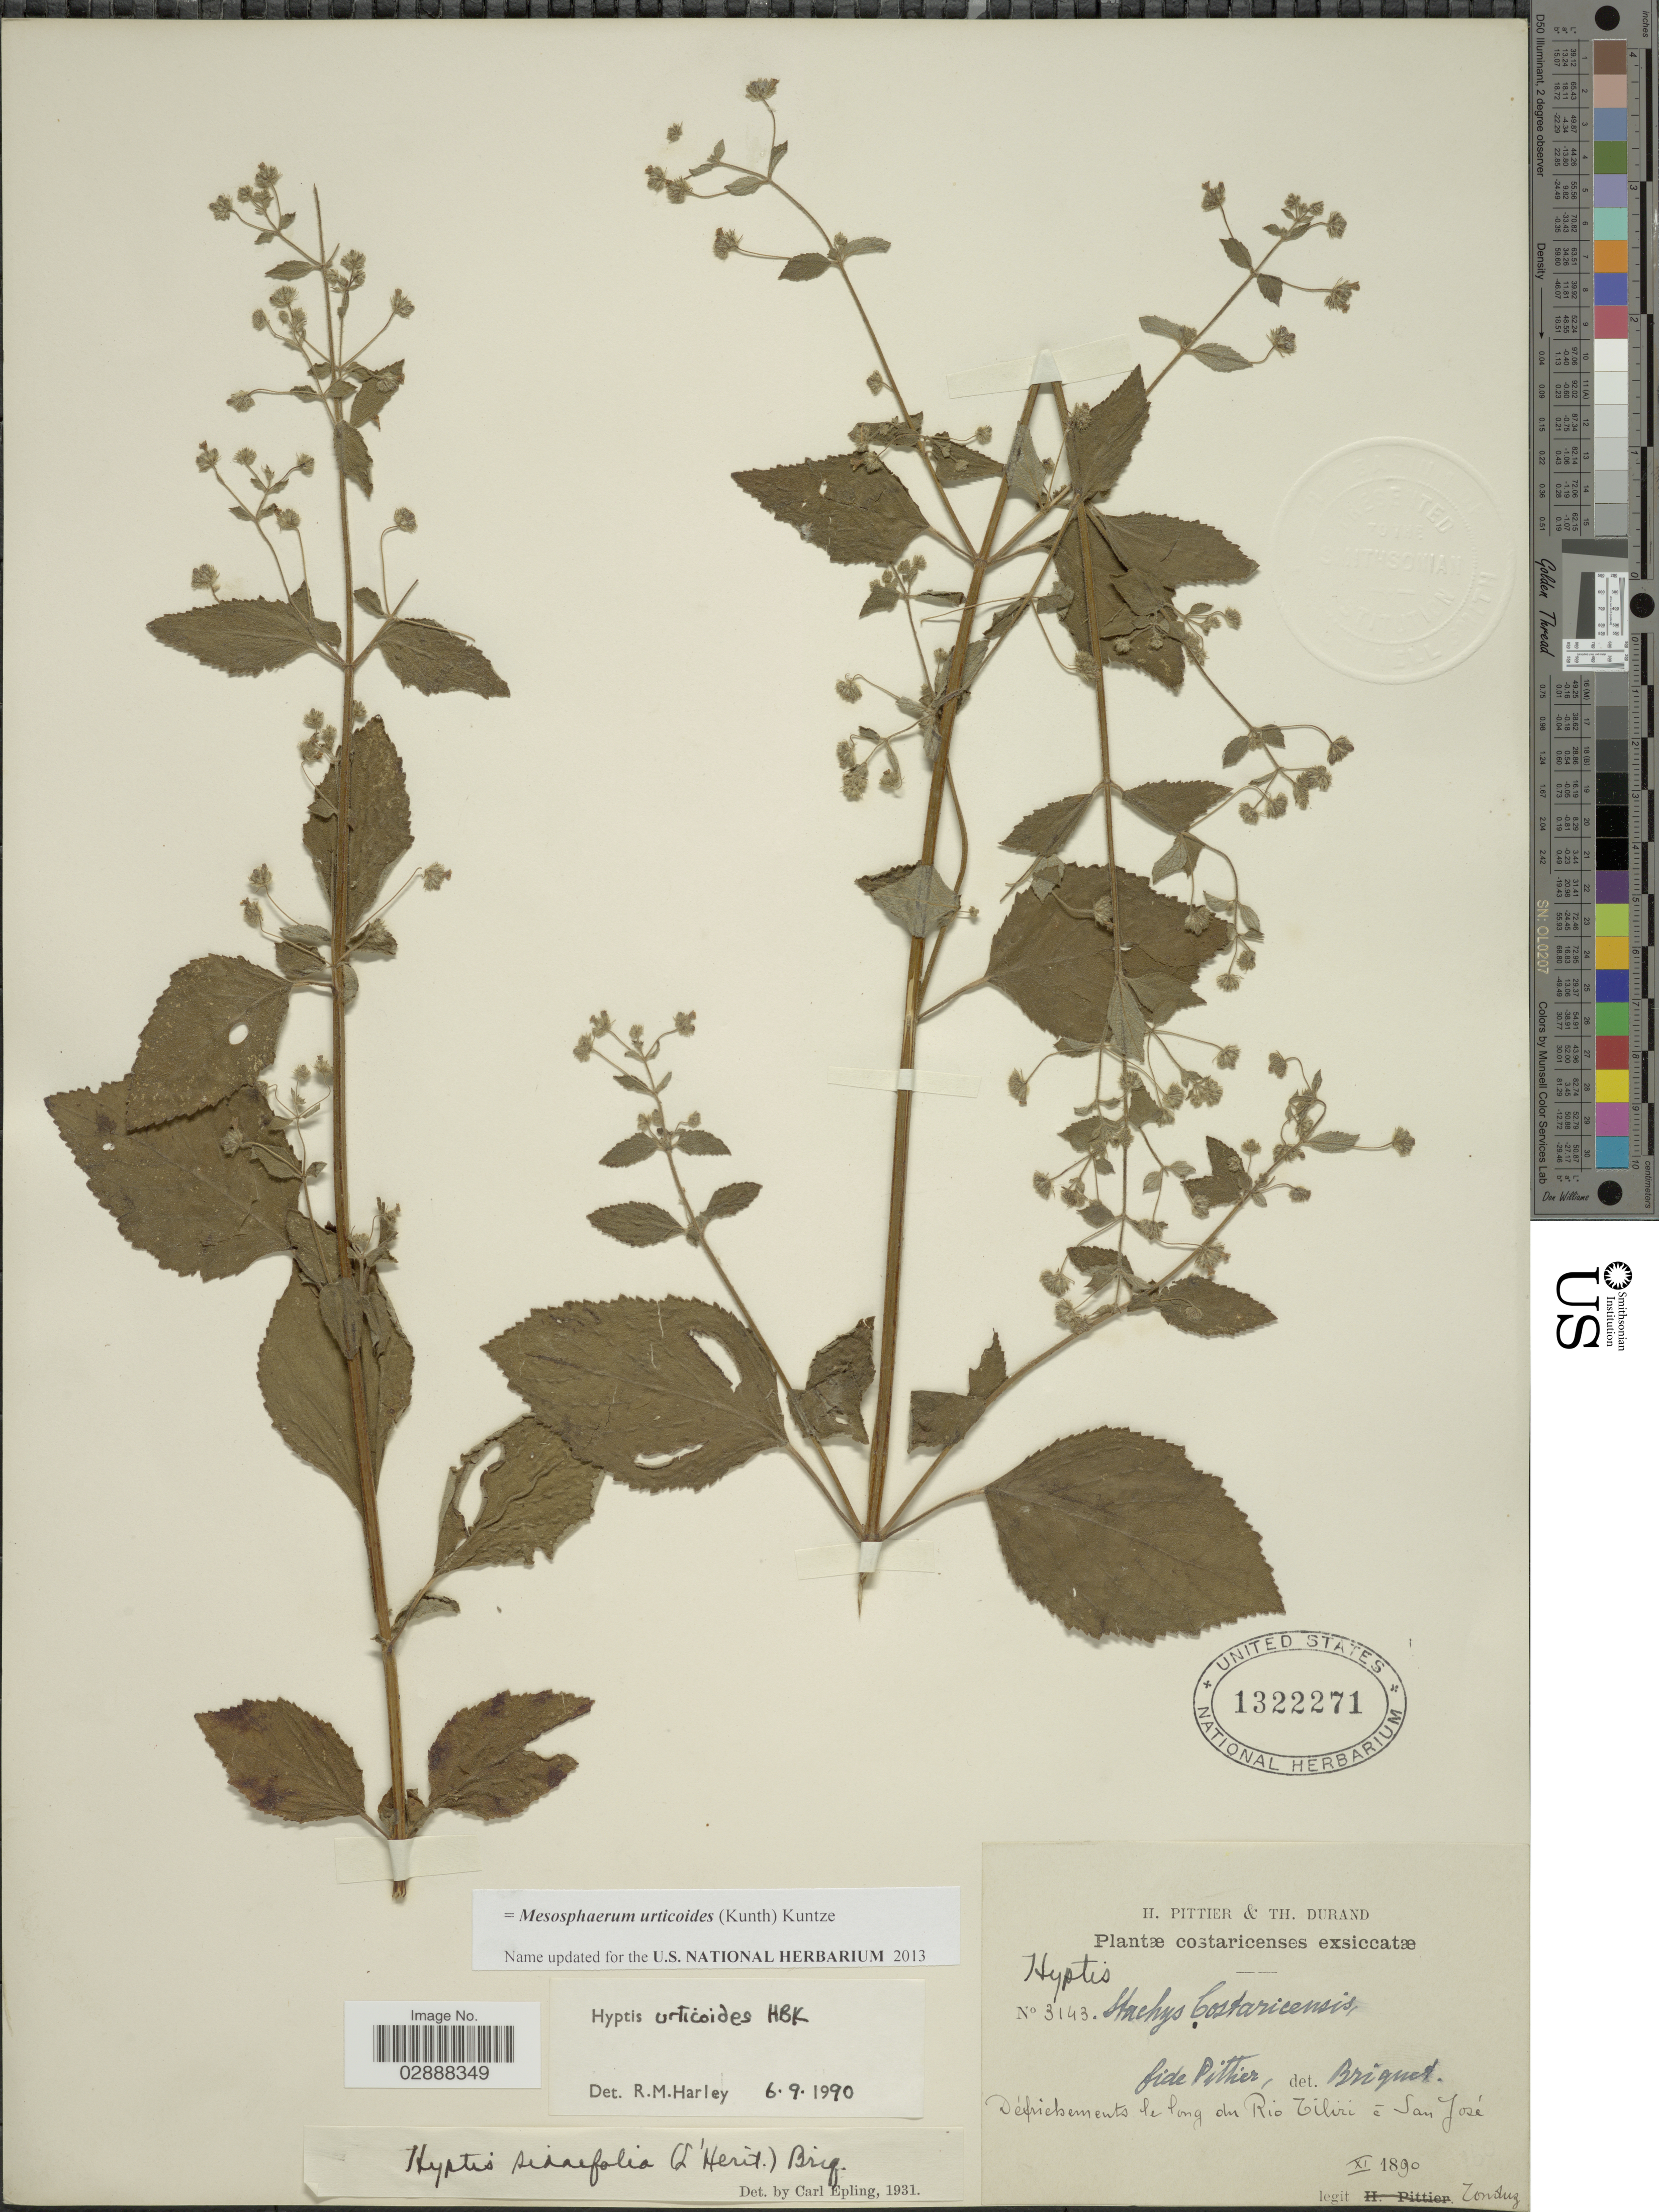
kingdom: Plantae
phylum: Tracheophyta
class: Magnoliopsida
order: Lamiales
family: Lamiaceae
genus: Mesosphaerum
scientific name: Mesosphaerum urticoides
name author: (Kunth) Kuntze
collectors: Tonduz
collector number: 3143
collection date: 1890-11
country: Costa Rica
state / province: San José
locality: Défrichements le long du Rio Tiliri é San José.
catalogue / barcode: US 1322271